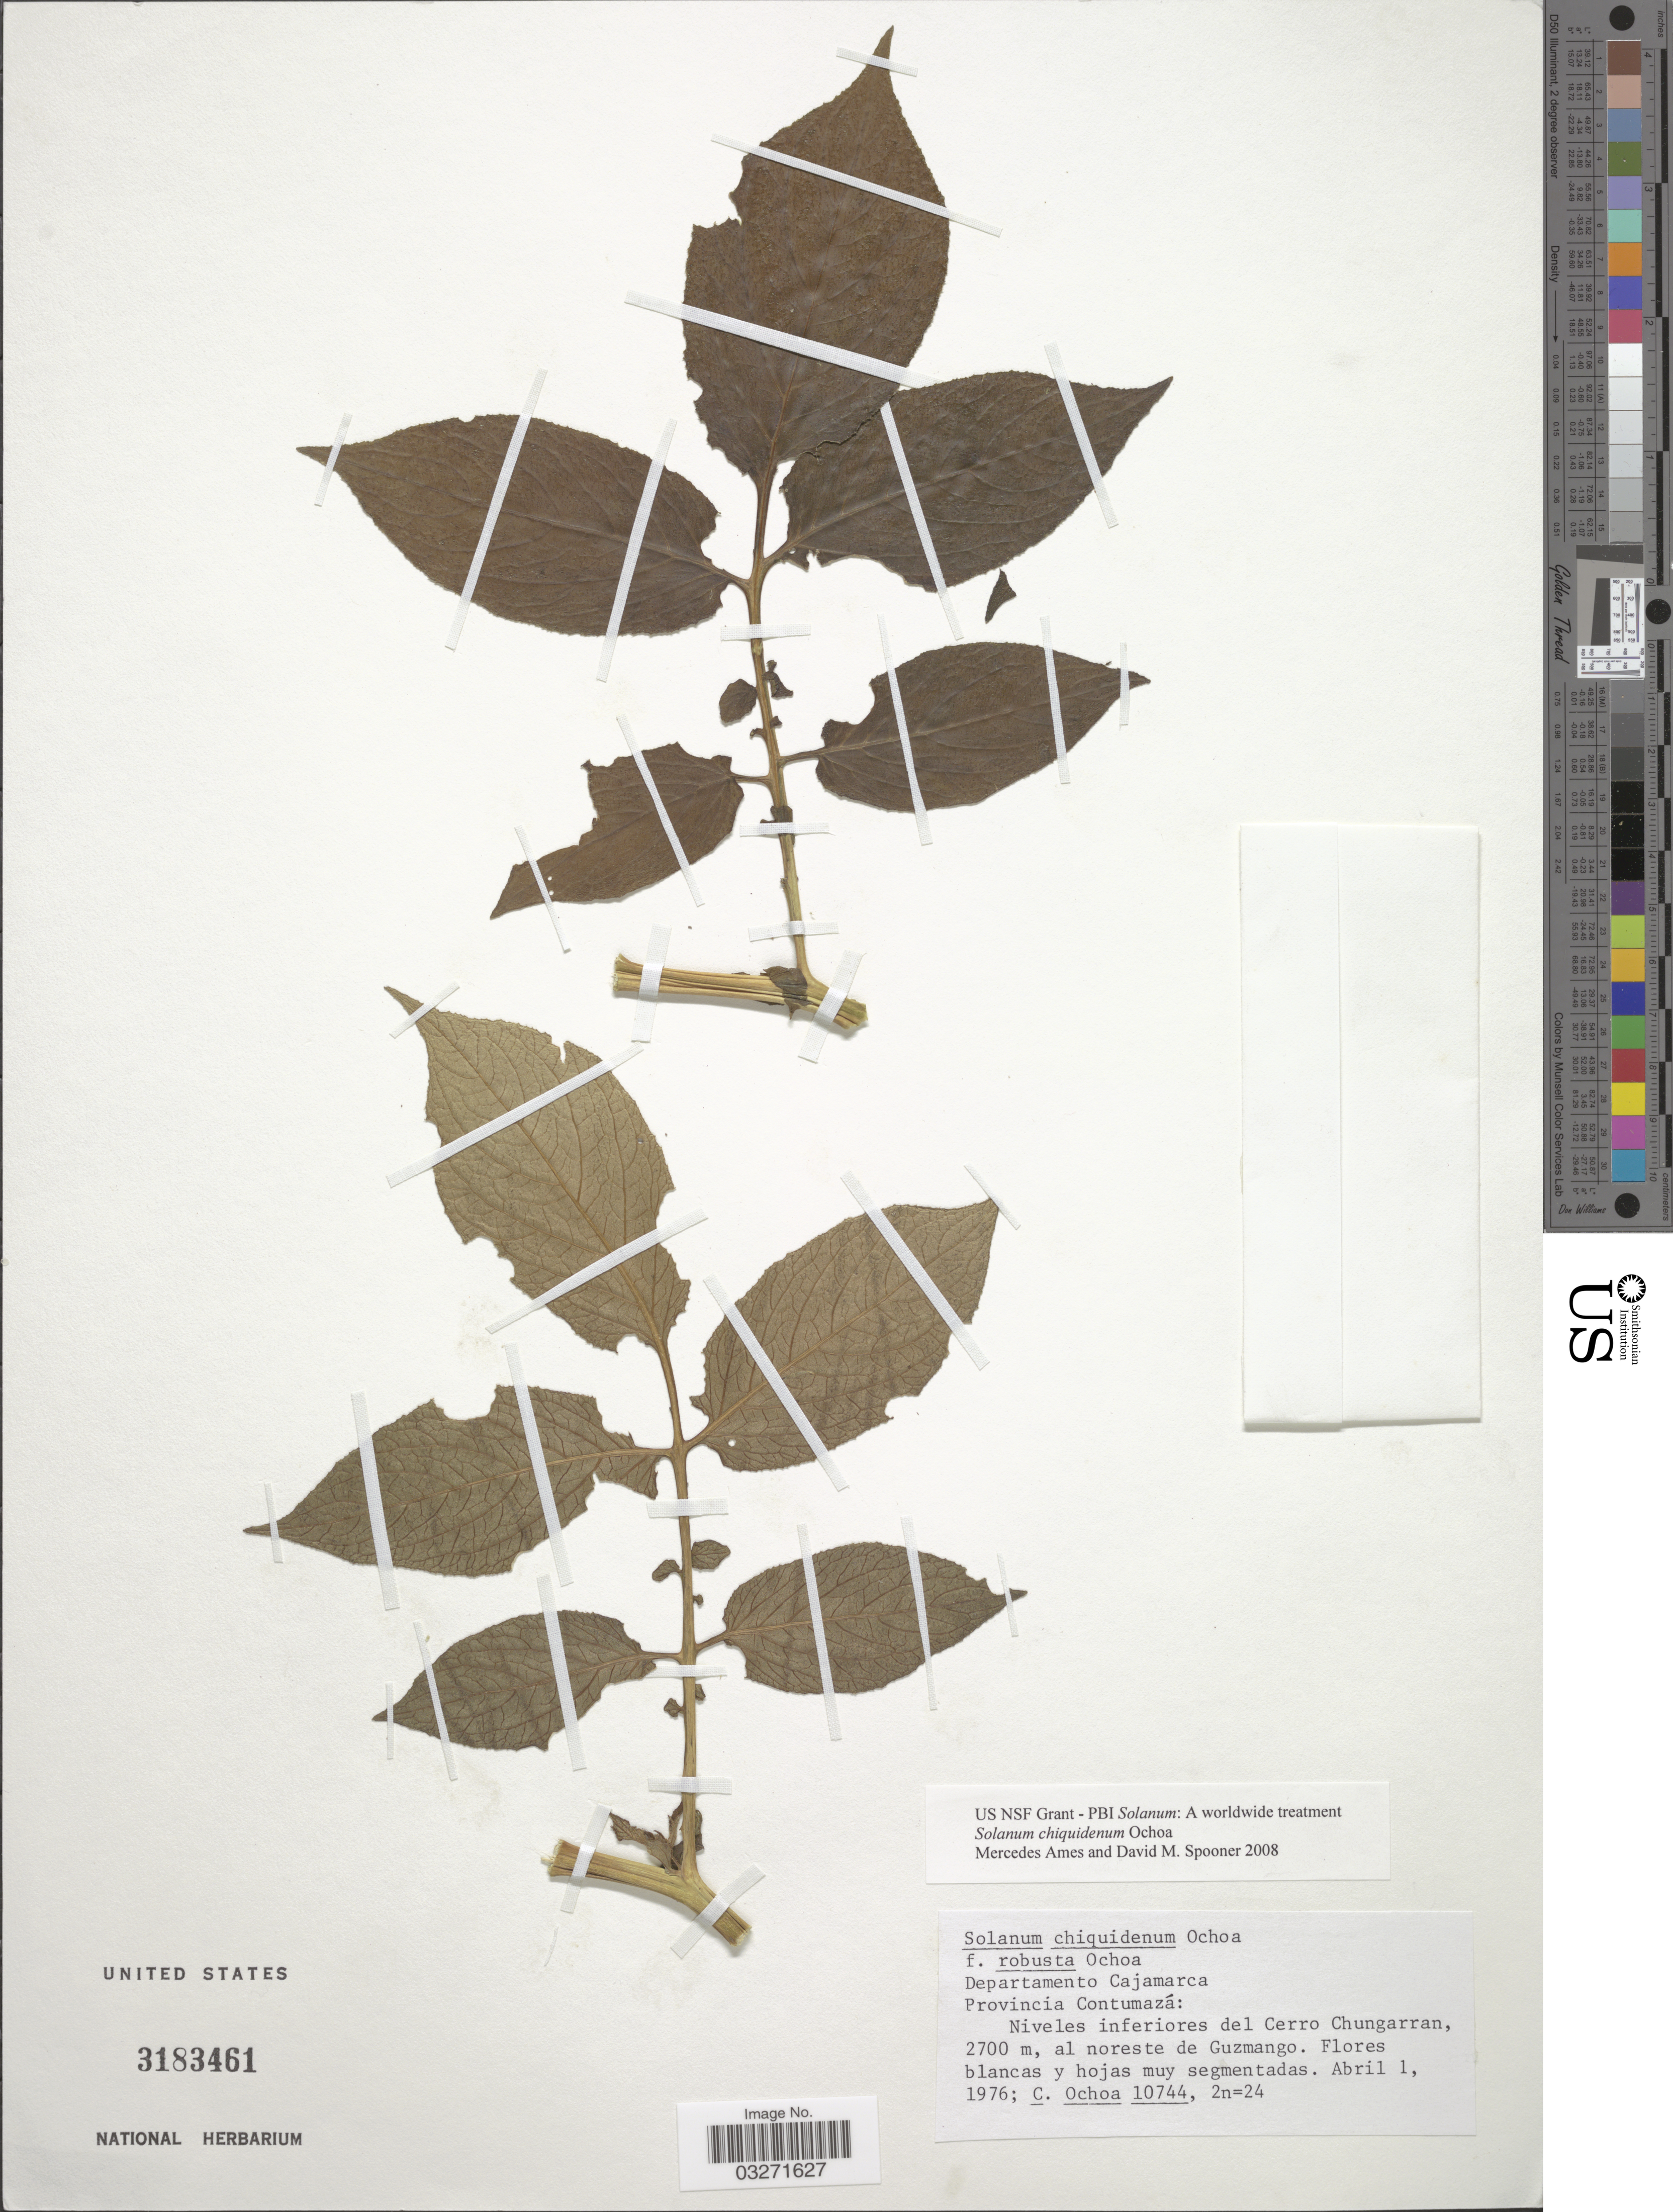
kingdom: Plantae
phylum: Tracheophyta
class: Magnoliopsida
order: Solanales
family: Solanaceae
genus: Solanum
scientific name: Solanum chiquidenum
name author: Ochoa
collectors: C. Ochoa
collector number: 10744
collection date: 1976-04-01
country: Peru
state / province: Cajamarca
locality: Departamento Cajamarca. Provincia Contumazá: Niveles inferiores del Cerro Chungarran, al noreste de Guzmango.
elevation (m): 2700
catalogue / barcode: US 3183461